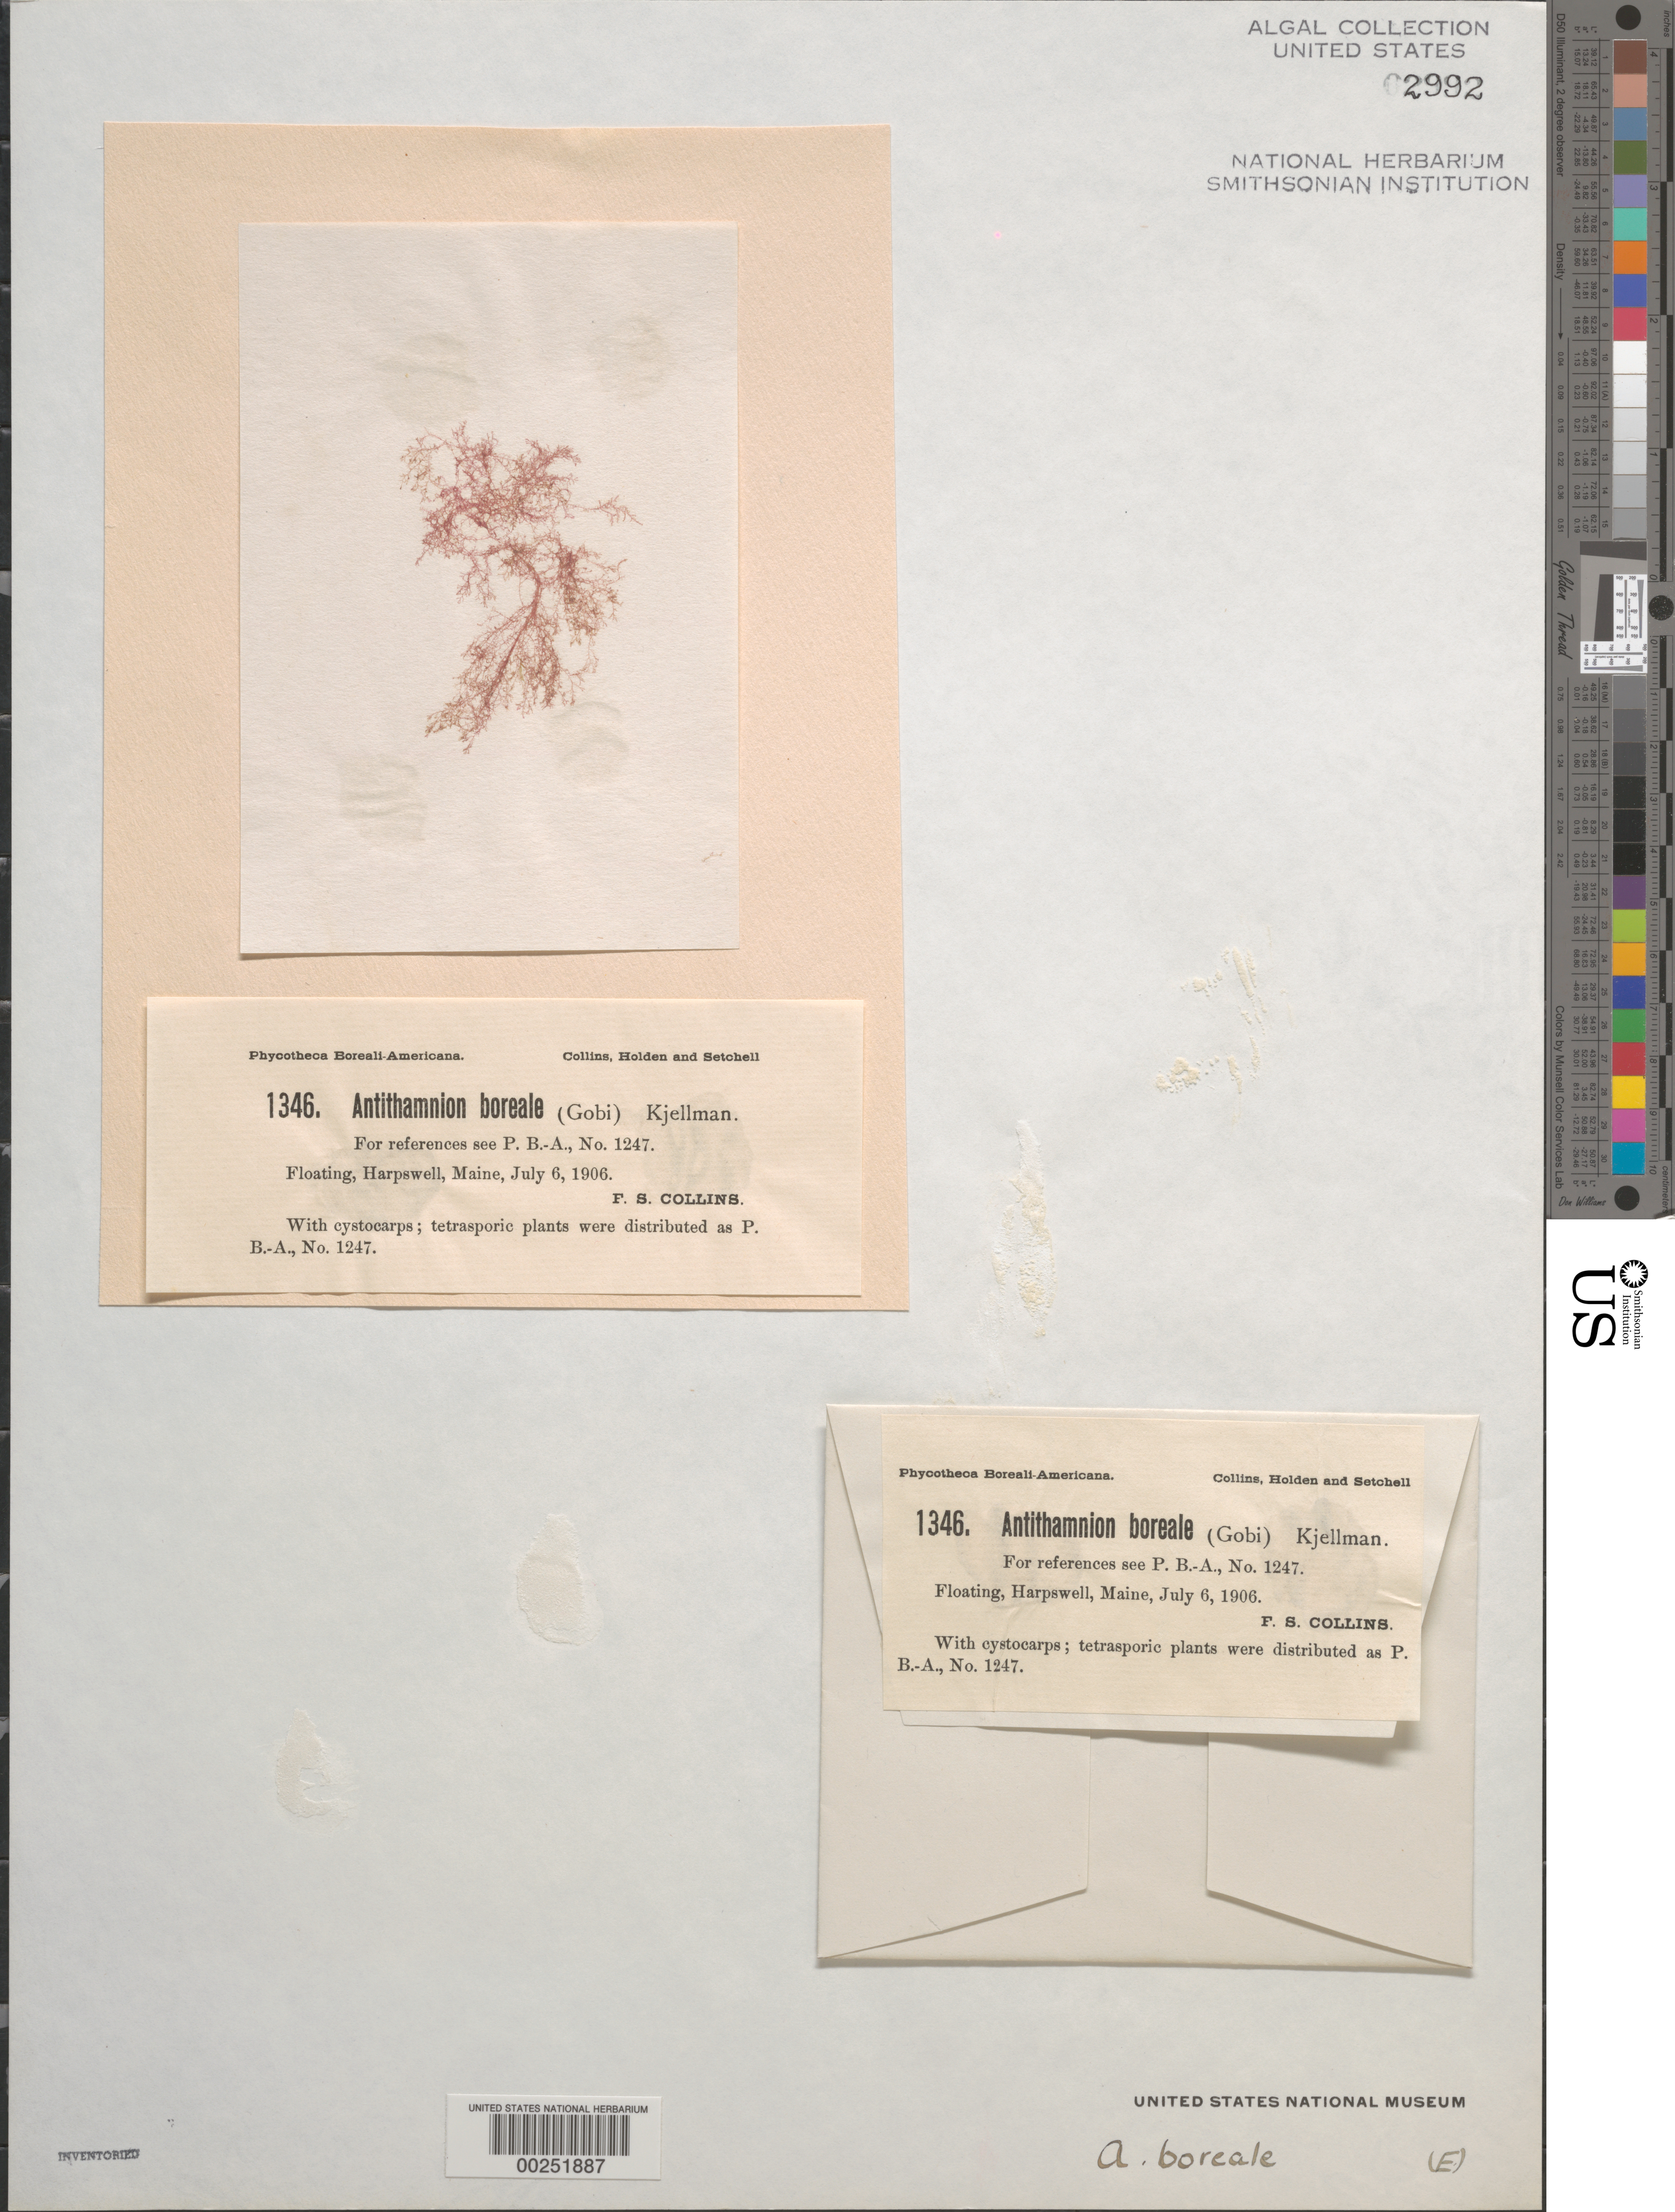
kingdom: Plantae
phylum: Rhodophyta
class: Florideophyceae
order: Ceramiales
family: Ceramiaceae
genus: Scagelothamnion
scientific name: Scagelothamnion pusillum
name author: (Rupr.) A. Athanasiadis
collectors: F. Collins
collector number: PB-A 1346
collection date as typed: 06 Jul 1906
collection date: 1906-07-06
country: United States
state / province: Maine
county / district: Cumberland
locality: Harpswell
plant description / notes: Collins, Holden & Setchell, Phycotheca Boreali-Americana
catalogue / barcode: US 2992